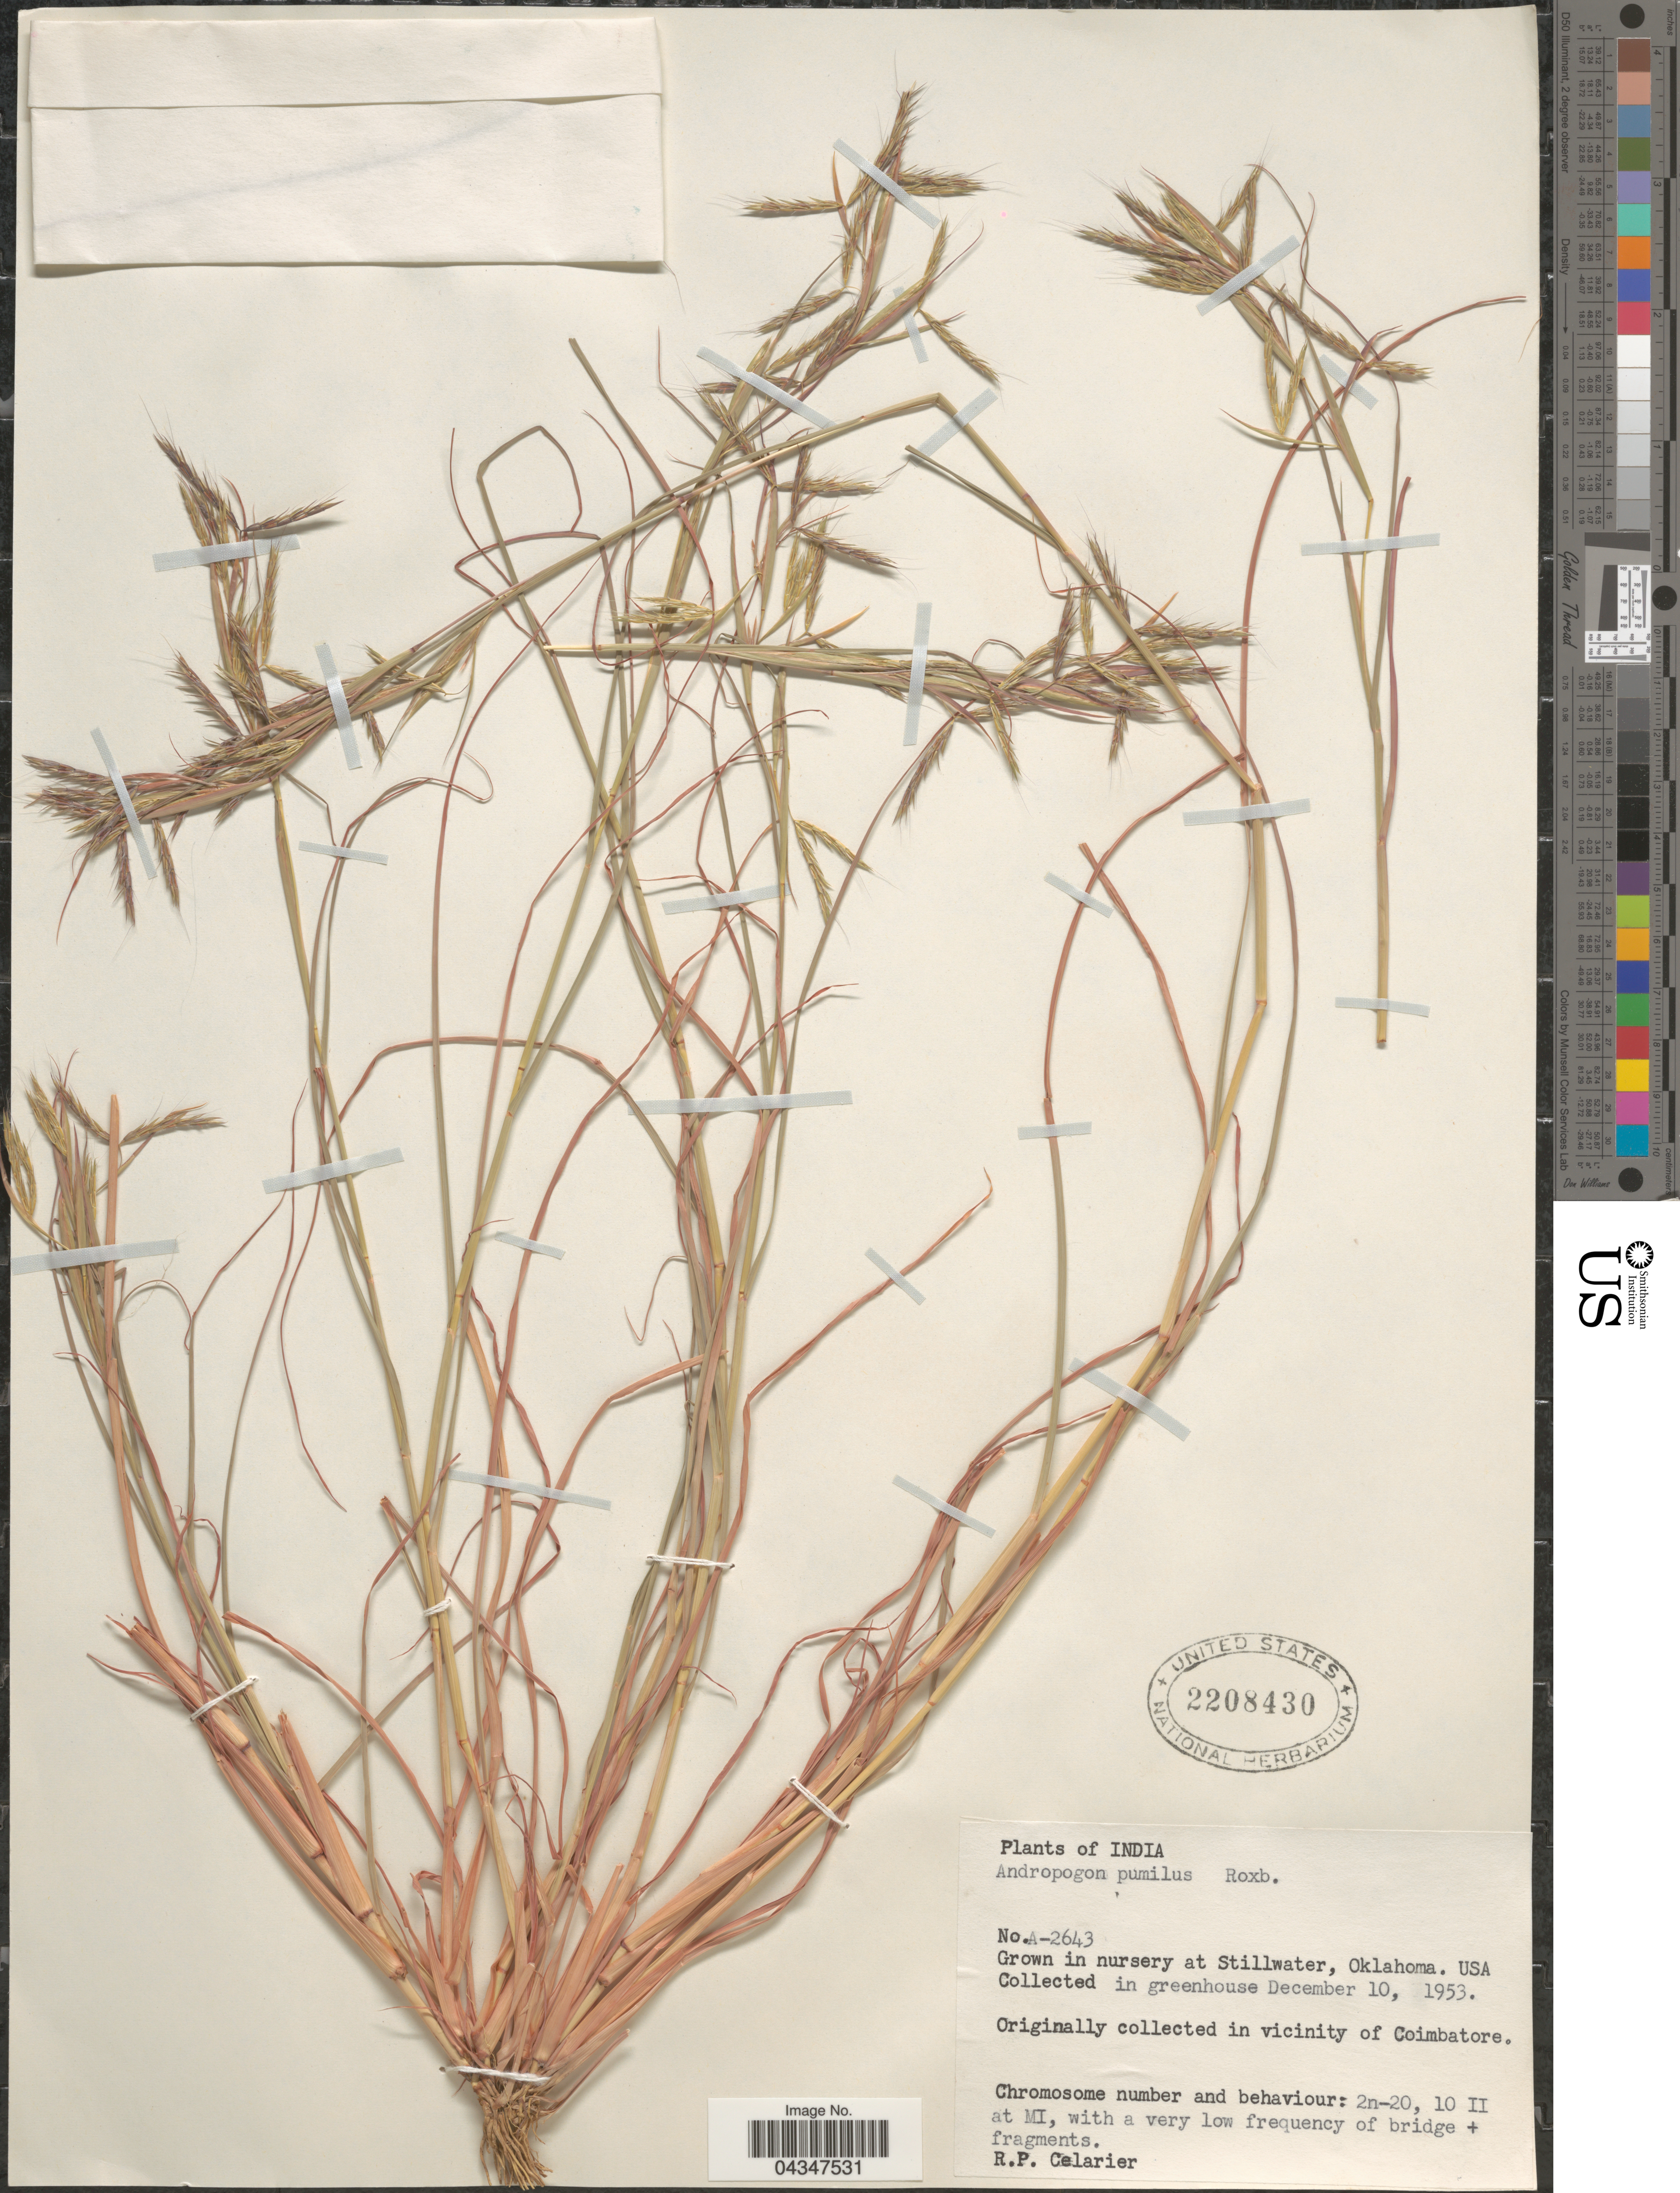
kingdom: Plantae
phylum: Tracheophyta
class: Liliopsida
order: Poales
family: Poaceae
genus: Andropogon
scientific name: Andropogon pumilus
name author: Roxb.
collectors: R. Celarier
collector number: A-2643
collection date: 1953-12-10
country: United States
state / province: Oklahoma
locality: In nursery at Stillwater.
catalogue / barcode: US 2208430